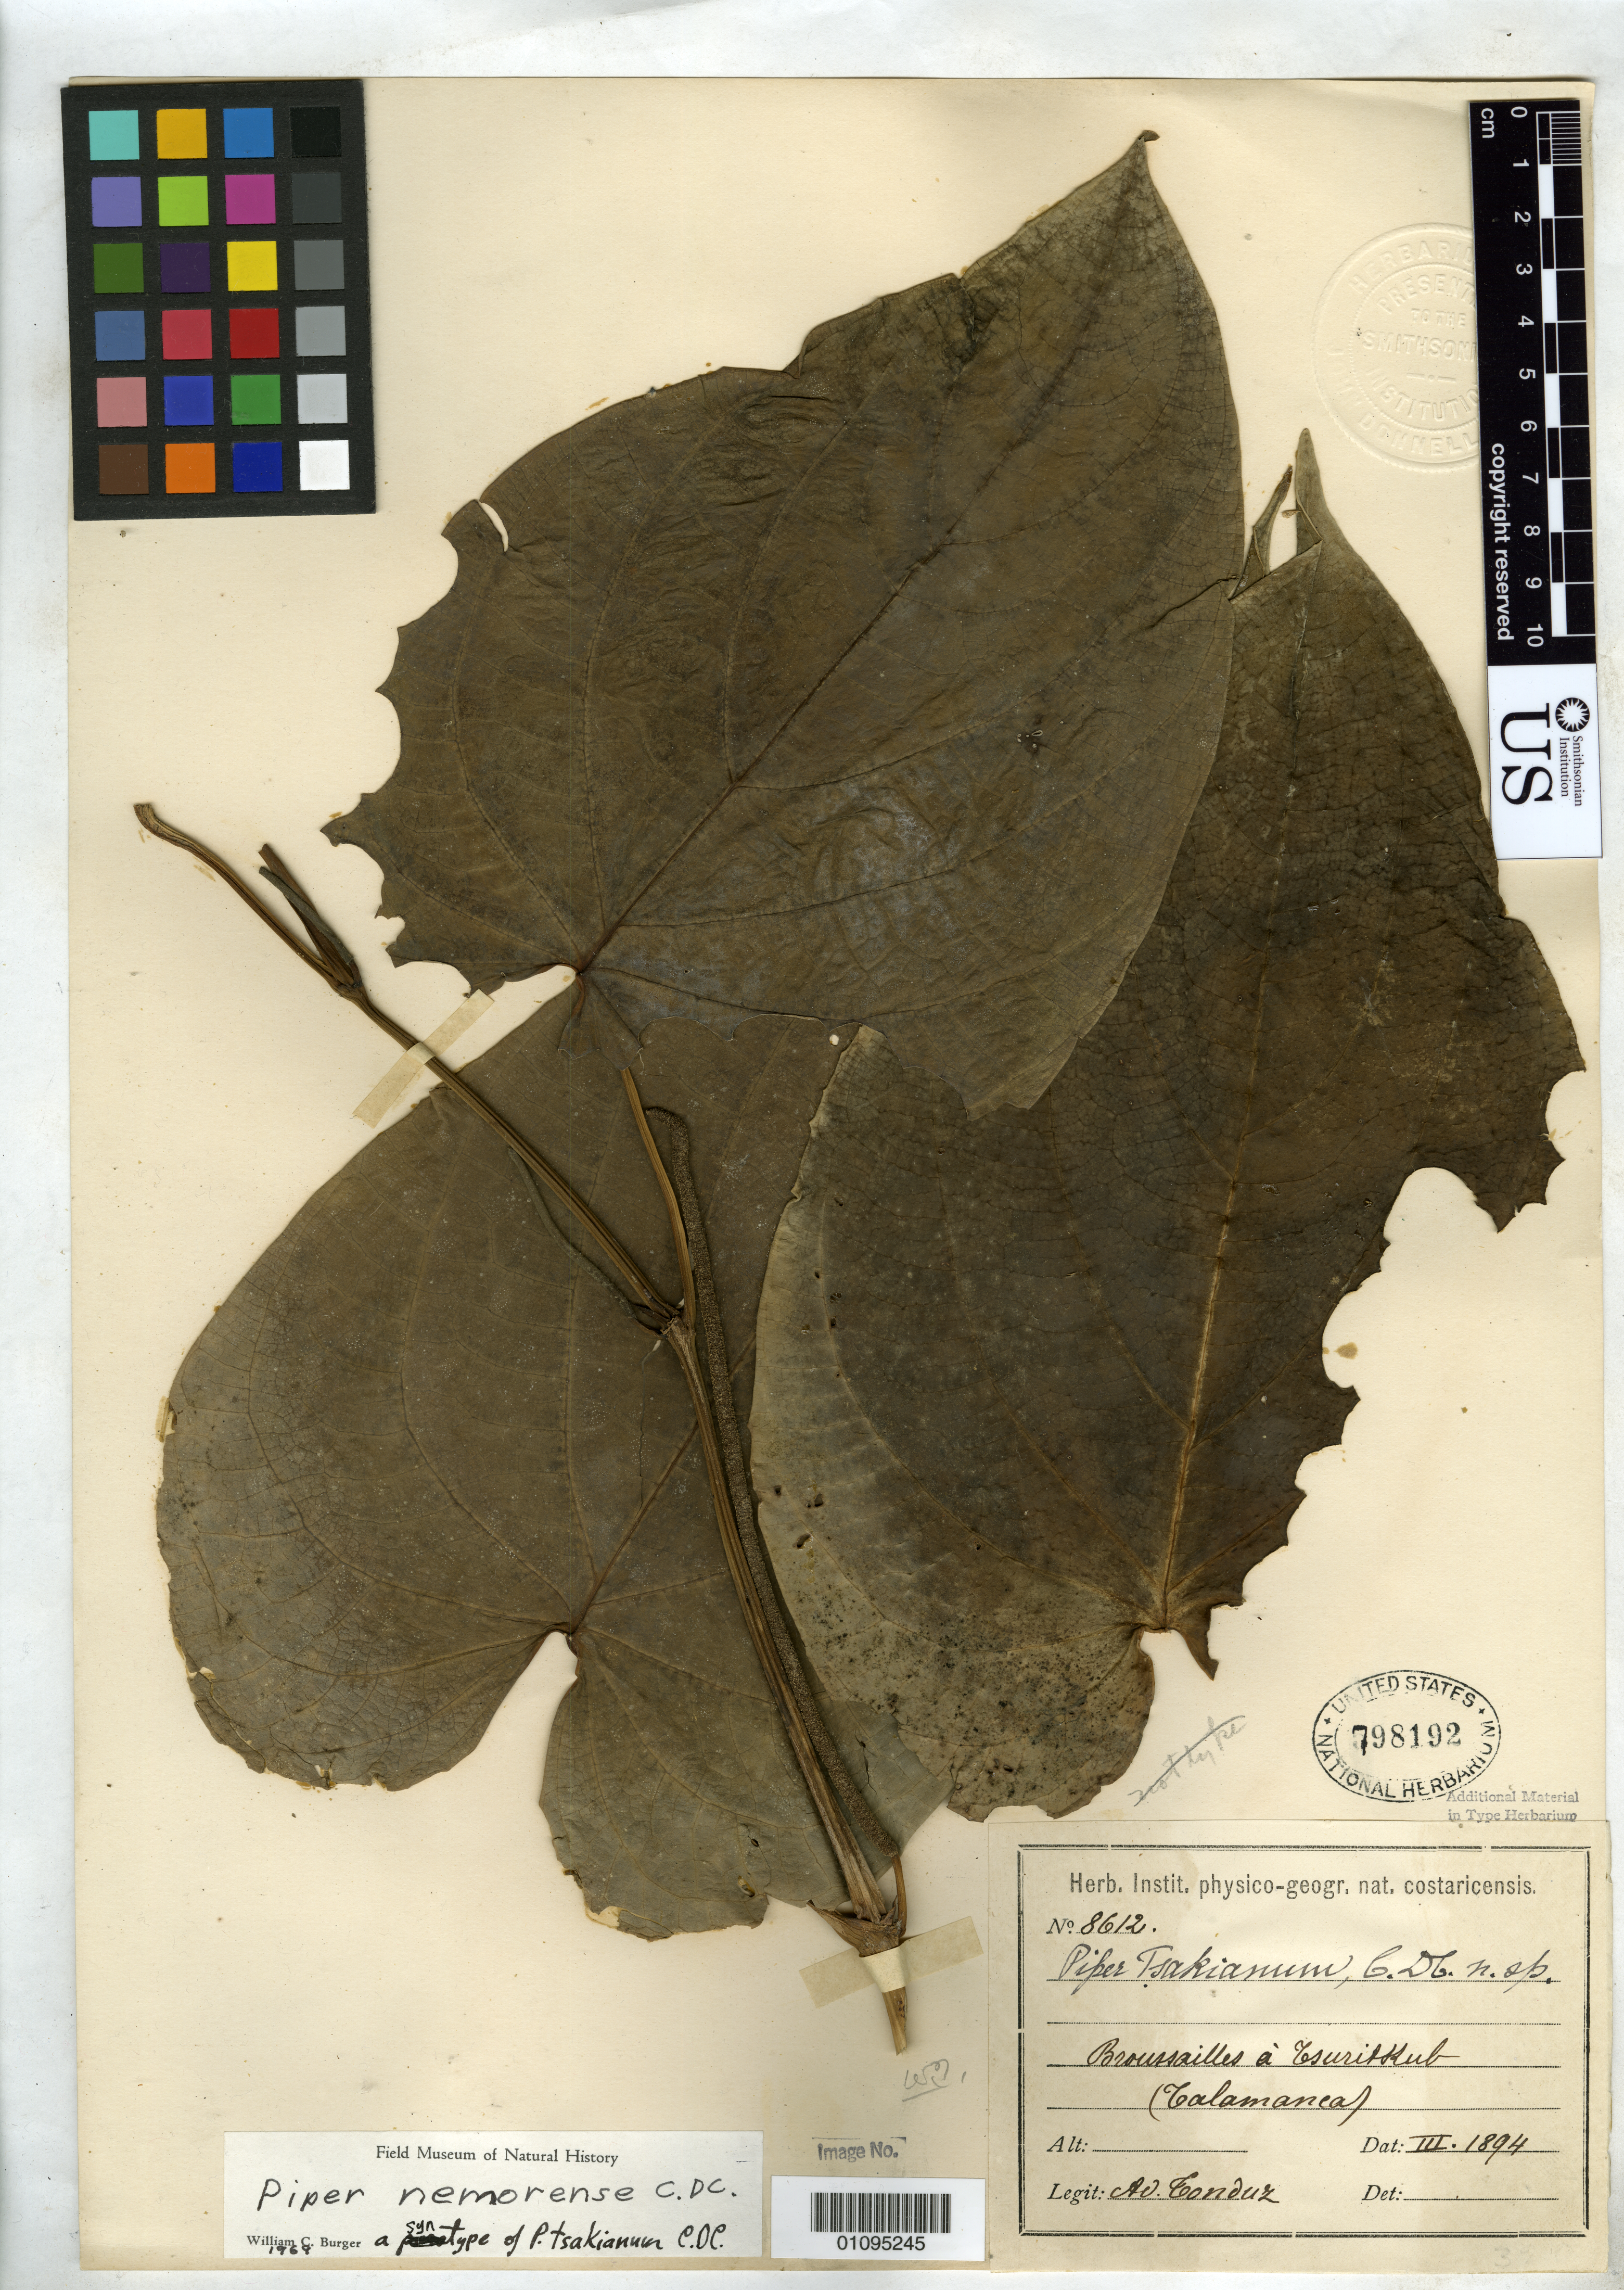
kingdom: Plantae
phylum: Tracheophyta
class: Magnoliopsida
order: Piperales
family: Piperaceae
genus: Piper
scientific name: Piper tsakianum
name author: C. DC. in Pittier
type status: Syntype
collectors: A. Tonduz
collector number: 8612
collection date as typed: Mar 1894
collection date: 1894-03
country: Costa Rica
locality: Tsuritkub, Talamanca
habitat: Undergrowth.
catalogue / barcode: US 798192